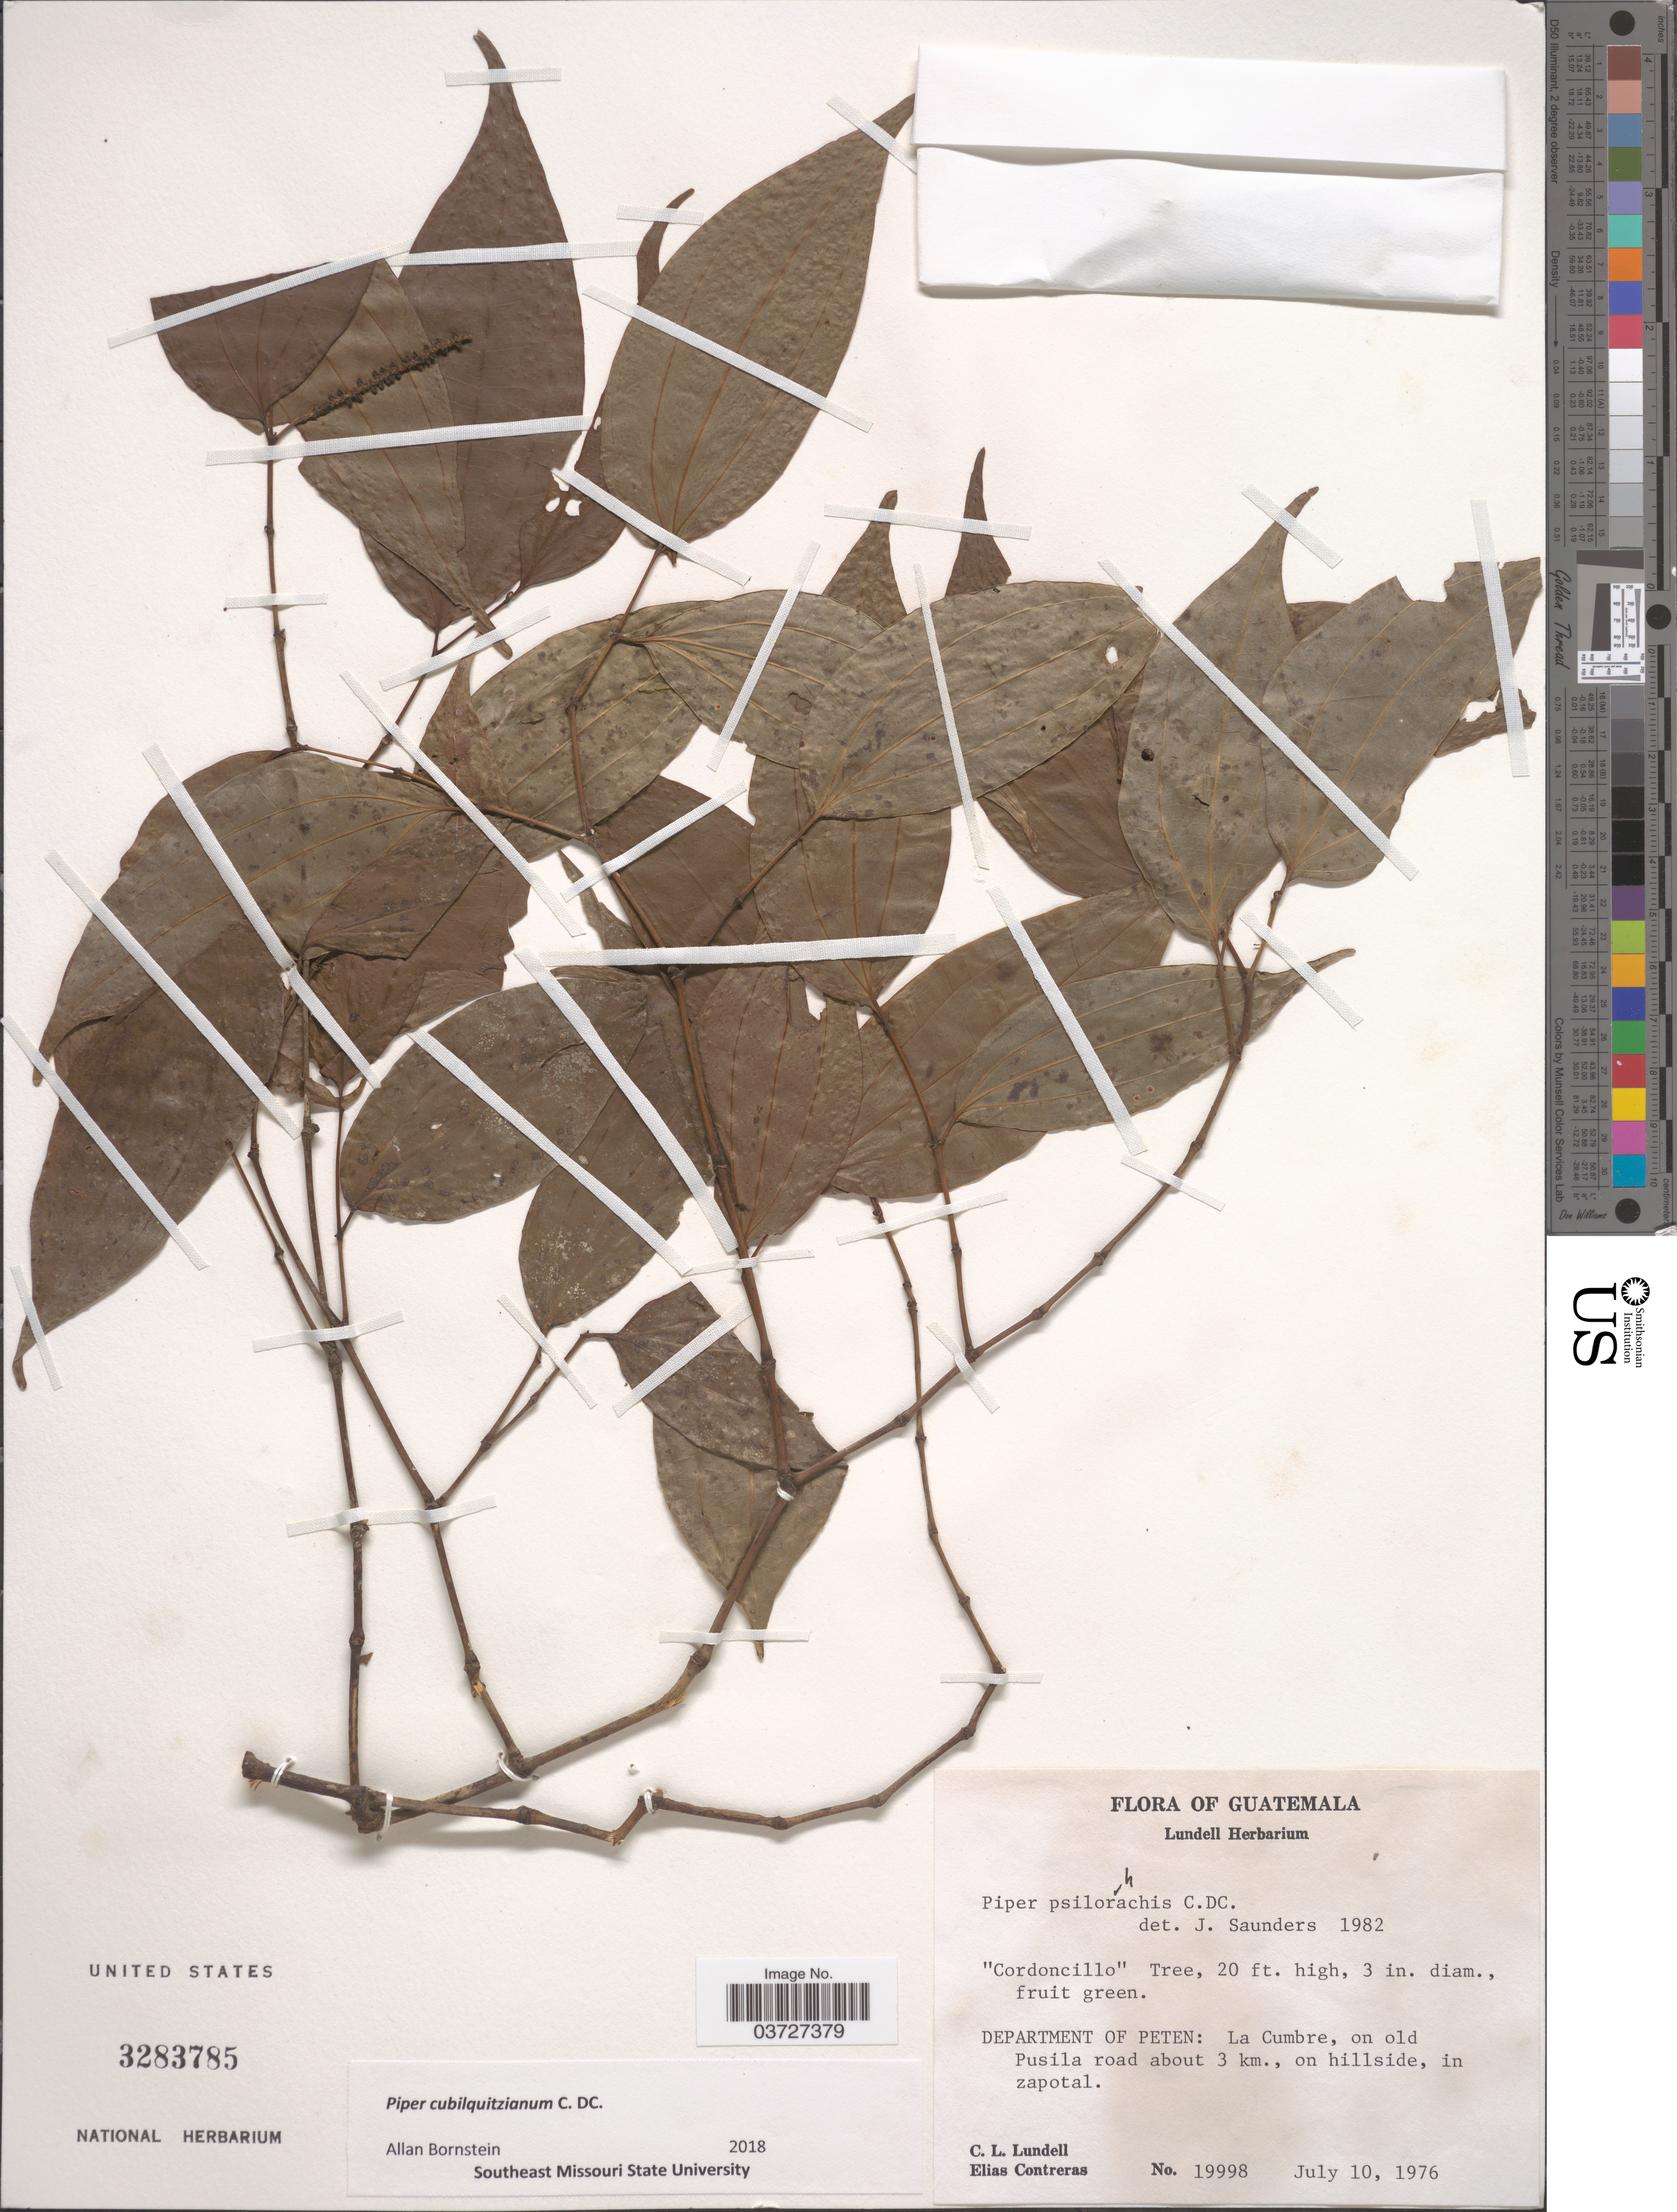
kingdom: Plantae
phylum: Tracheophyta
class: Magnoliopsida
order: Piperales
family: Piperaceae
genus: Piper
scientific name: Piper cubilquitzianum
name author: C. DC.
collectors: C. L. Lundell & E. Contreras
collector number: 19998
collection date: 1976-07-10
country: Guatemala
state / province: El Peten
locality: Department of Peten: La Cumbre, on old Pusila road about 3 km., on hillside, in zapotal.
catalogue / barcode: US 3283785